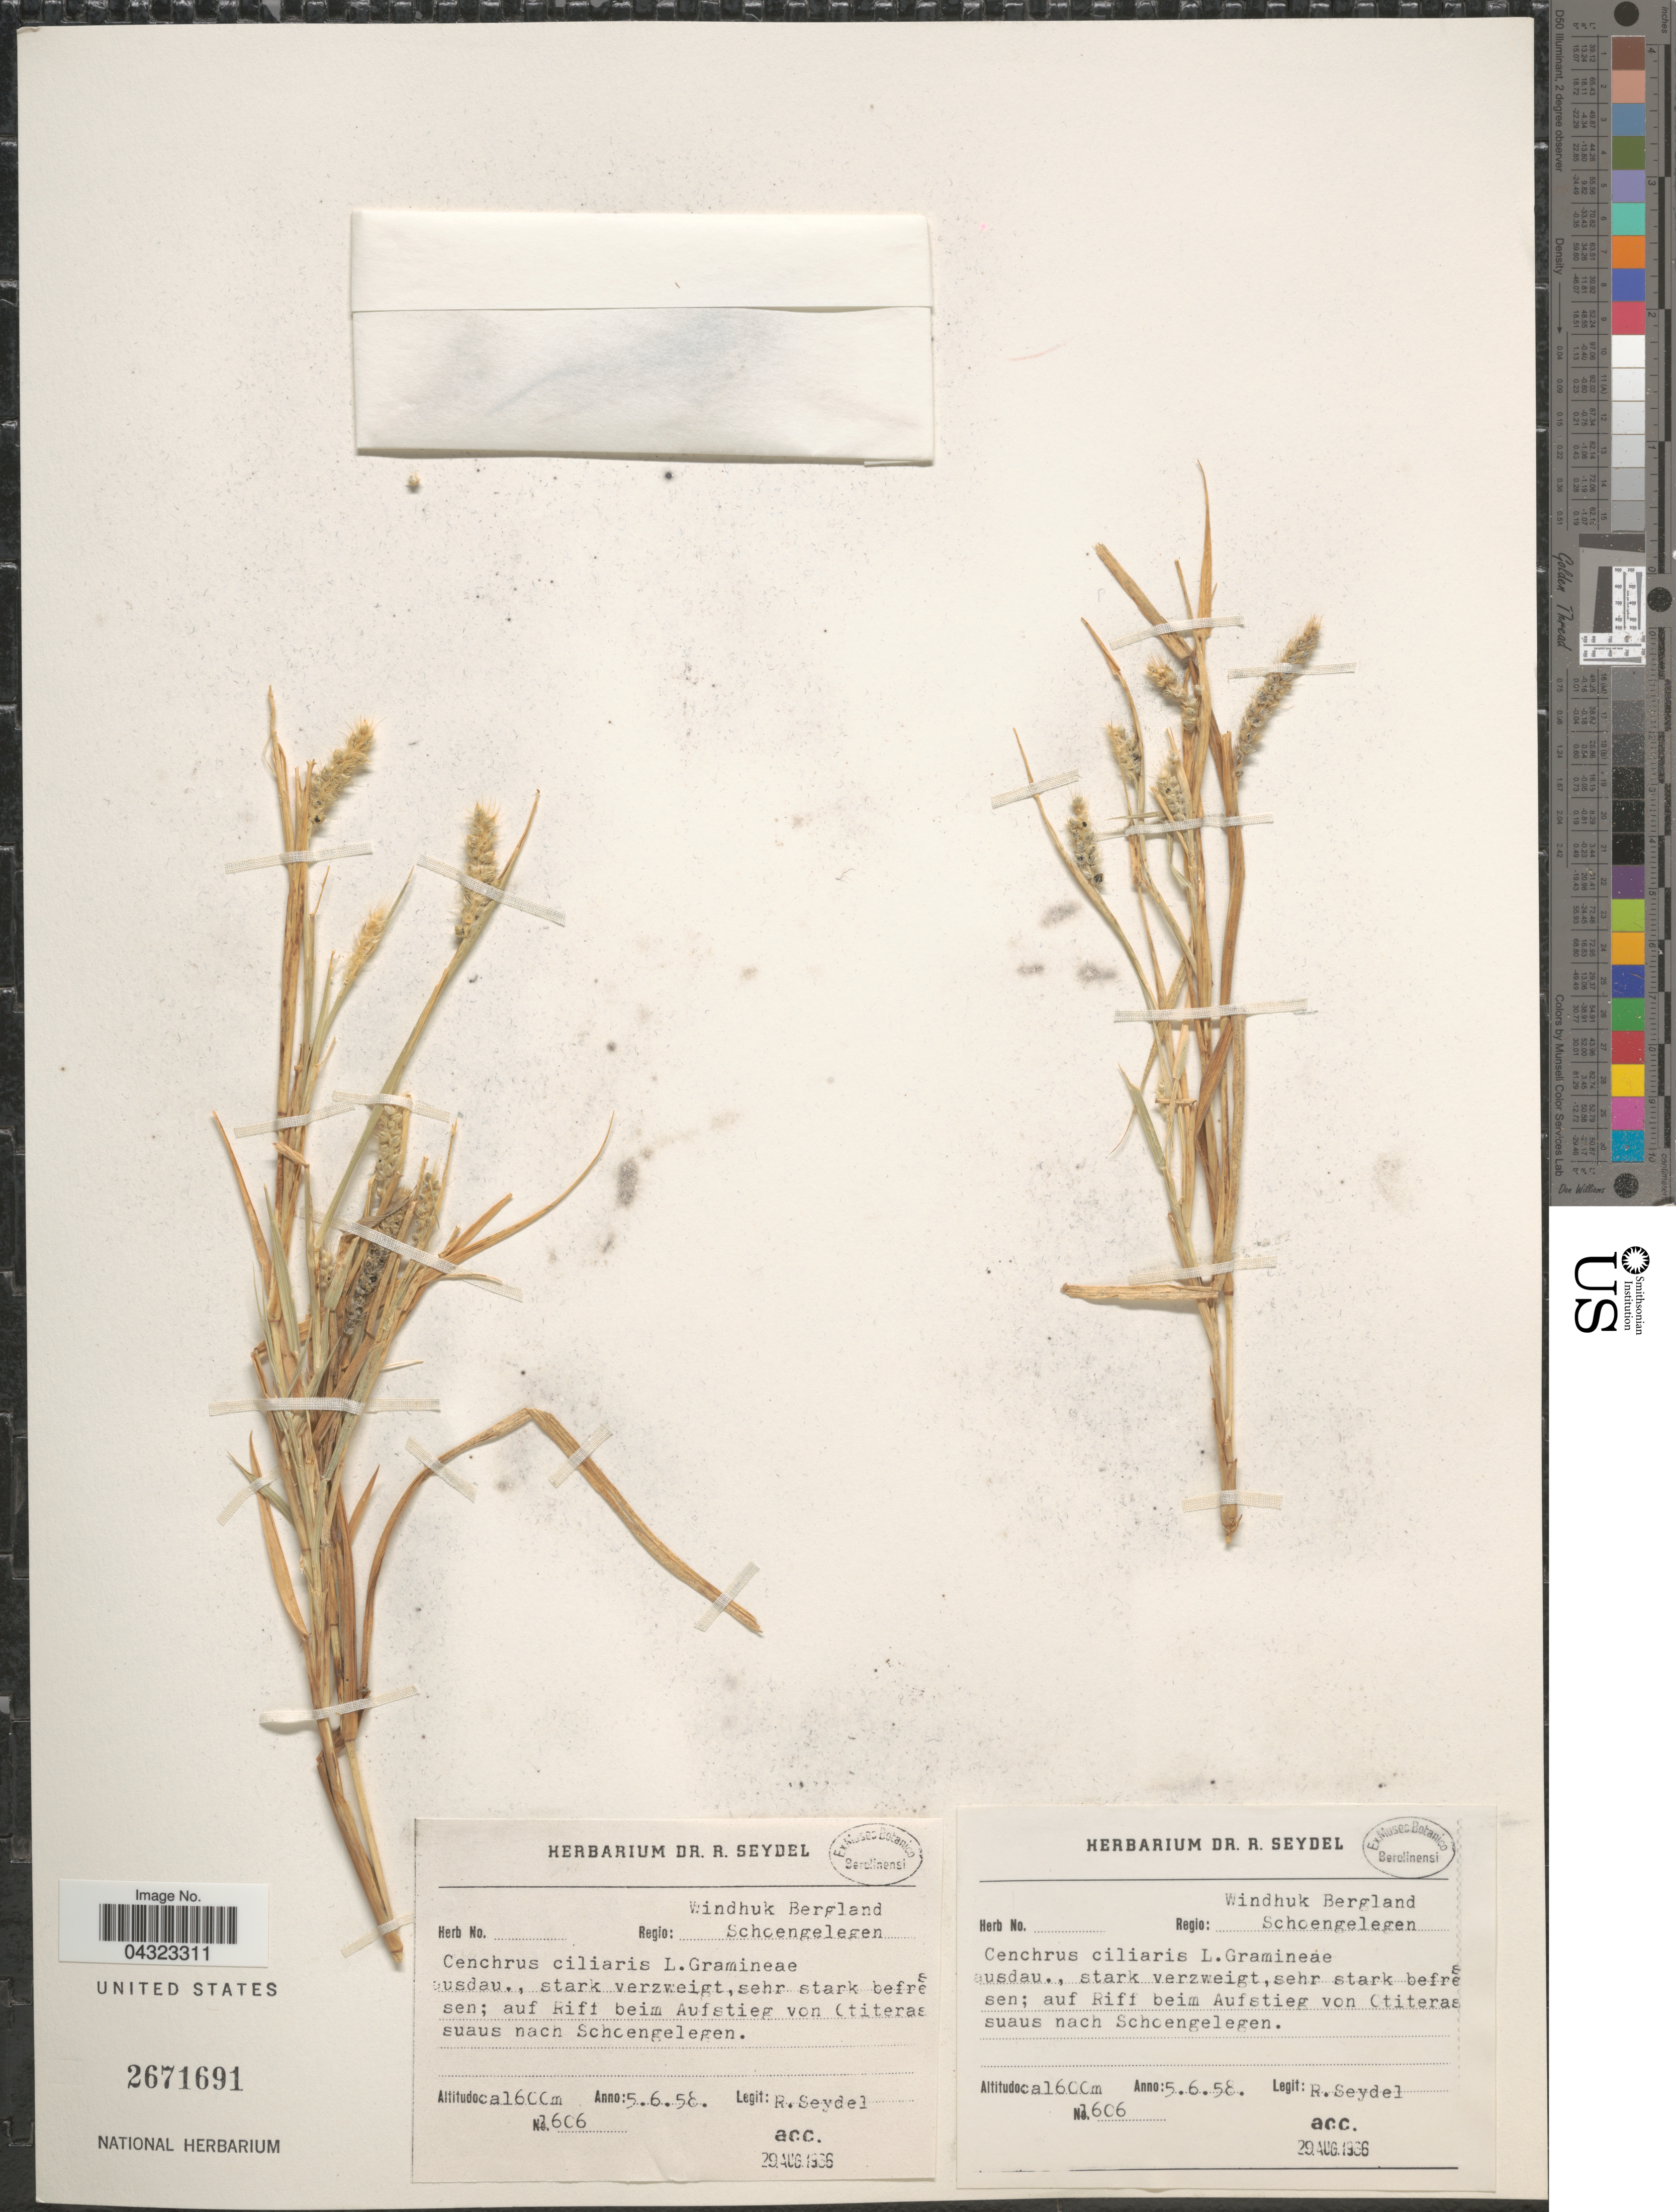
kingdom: Plantae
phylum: Tracheophyta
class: Liliopsida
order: Poales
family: Poaceae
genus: Cenchrus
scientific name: Cenchrus ciliaris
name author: L.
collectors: R. Seydel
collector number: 1606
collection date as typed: Transcribed d/m/y: 5/6/58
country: South Africa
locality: Regio: Windhuk Bergland Schoengelegen. Auf Rift beim Aufstieg von (titeras) suaus nach Schoengelegen.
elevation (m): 1600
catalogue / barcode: US 2671691